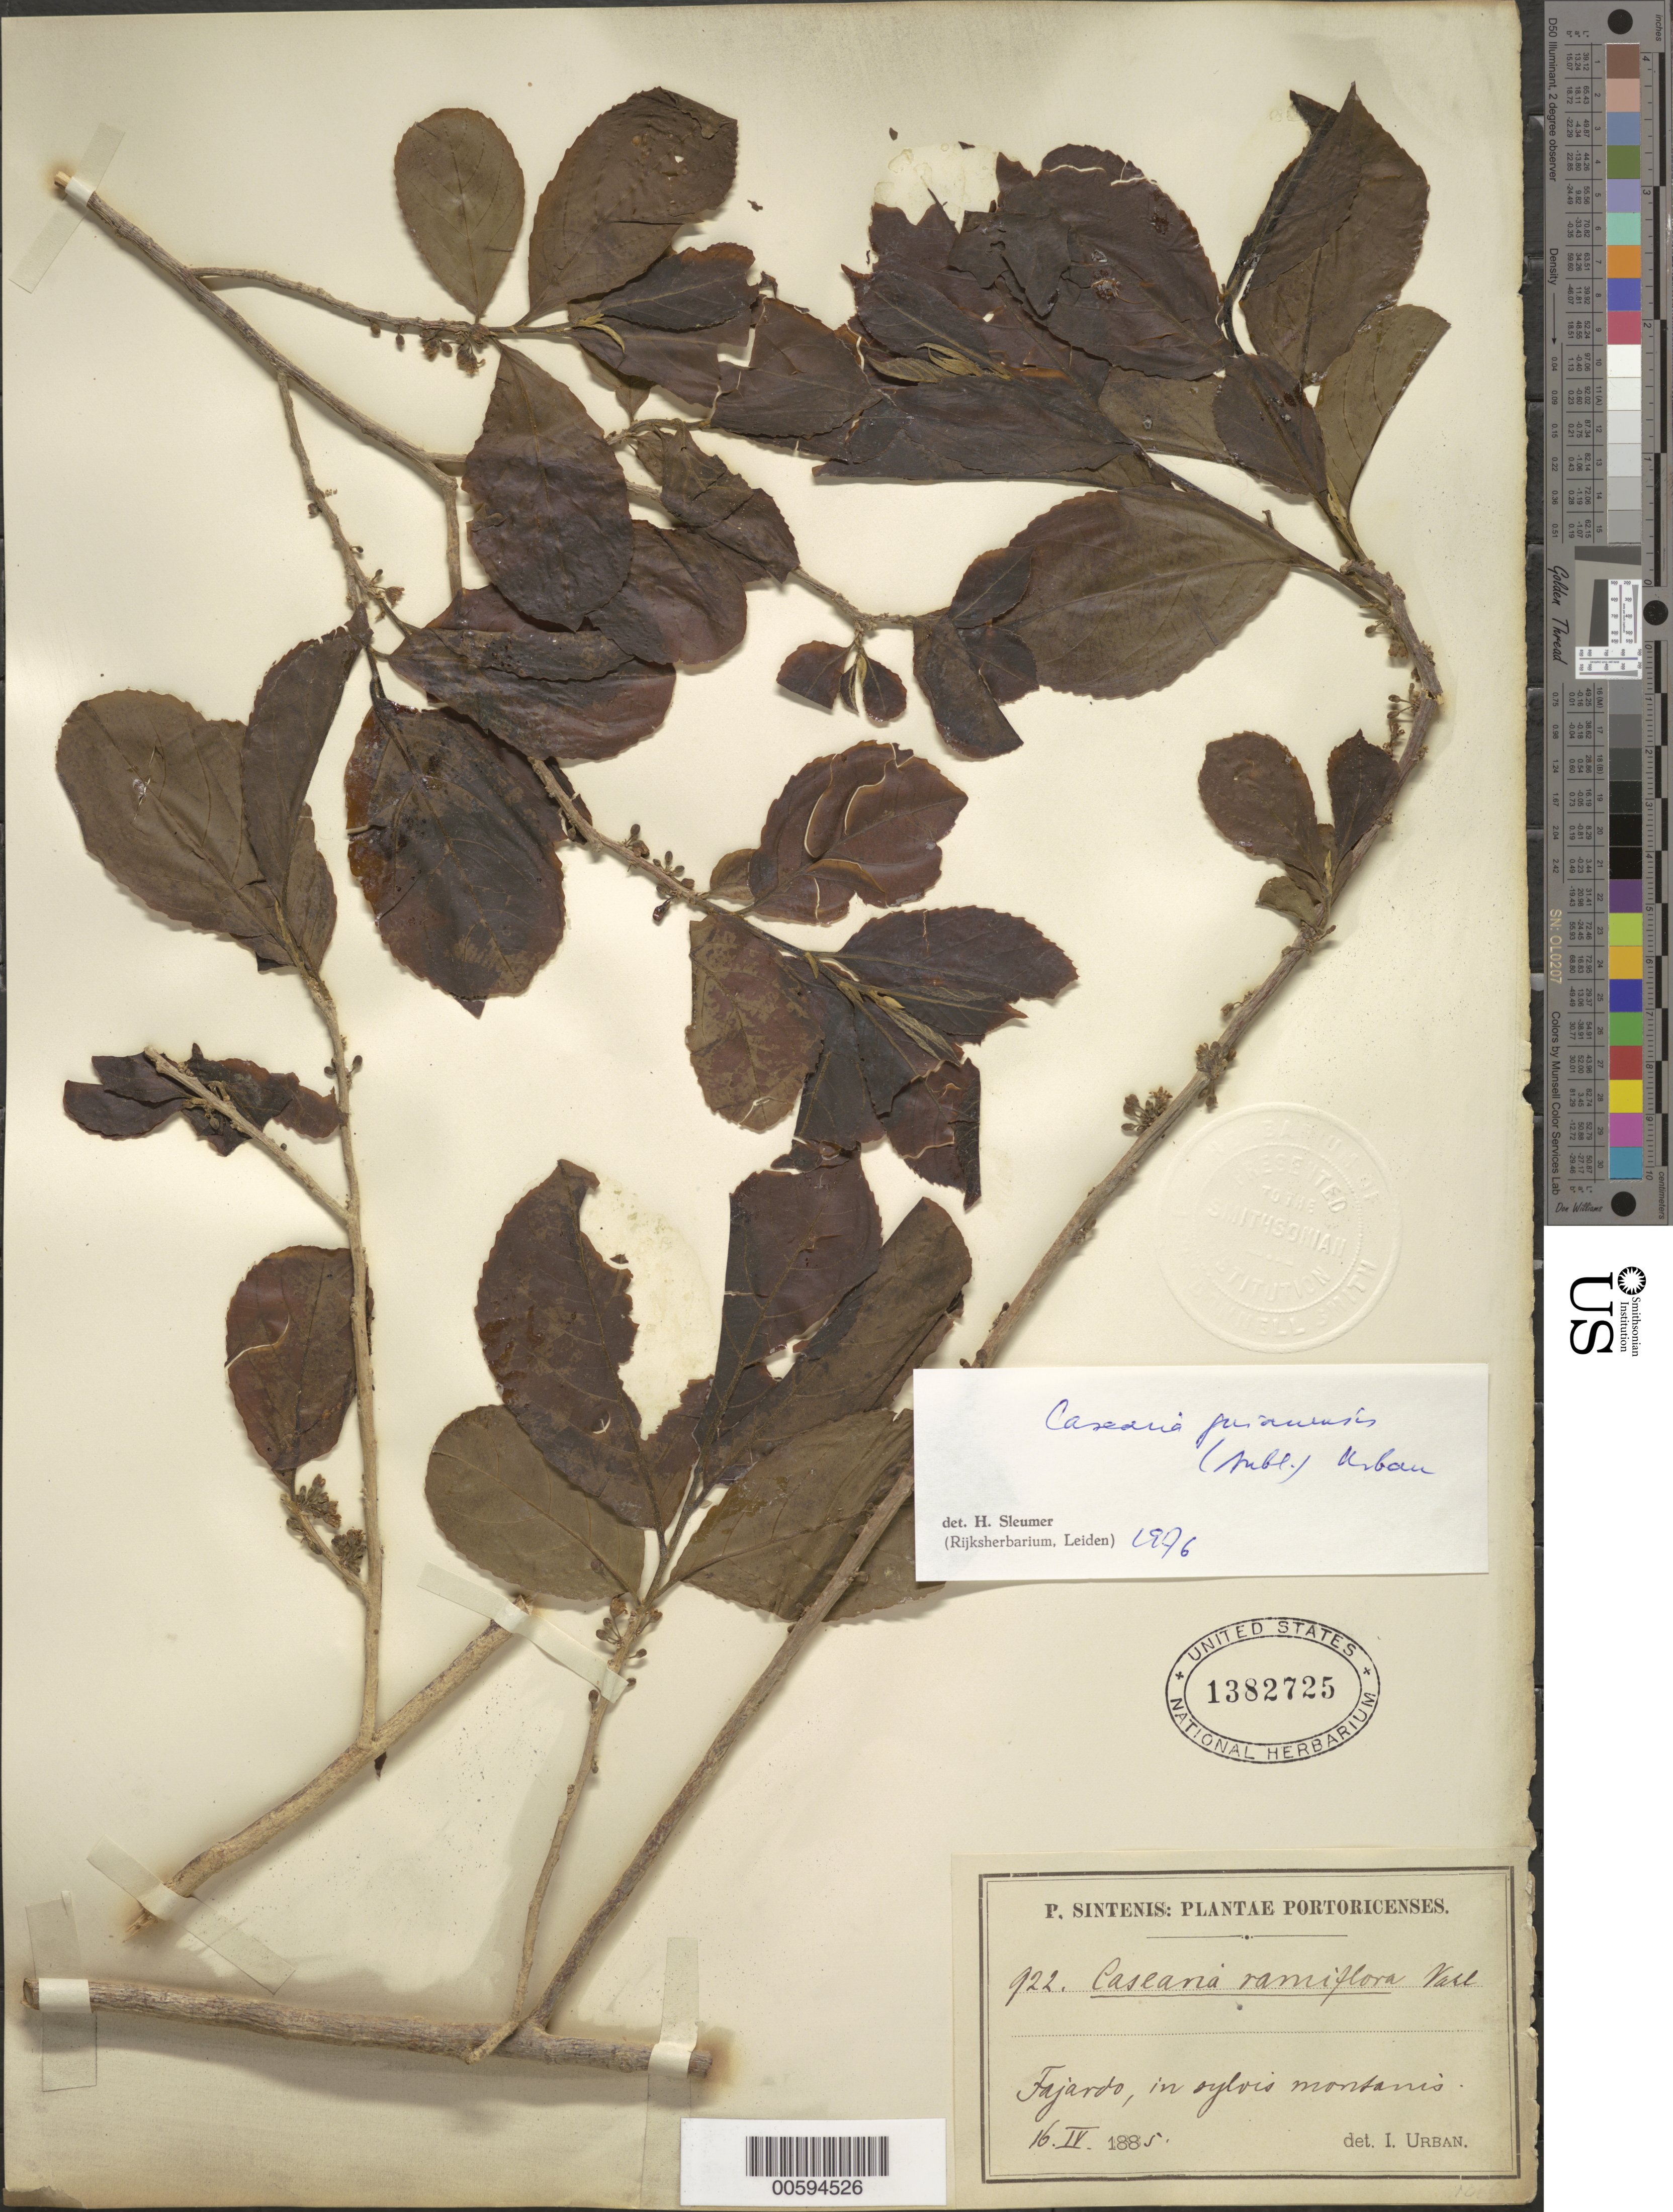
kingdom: Plantae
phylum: Tracheophyta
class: Magnoliopsida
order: Malpighiales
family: Salicaceae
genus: Casearia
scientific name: Casearia guianensis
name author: (Aubl.) Urb.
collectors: P. Sintenis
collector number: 922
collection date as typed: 16 Apr 1885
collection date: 1885-04-16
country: Puerto Rico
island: Greater Antilles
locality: Fajardo, in sylvis montanis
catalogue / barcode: US 1382725